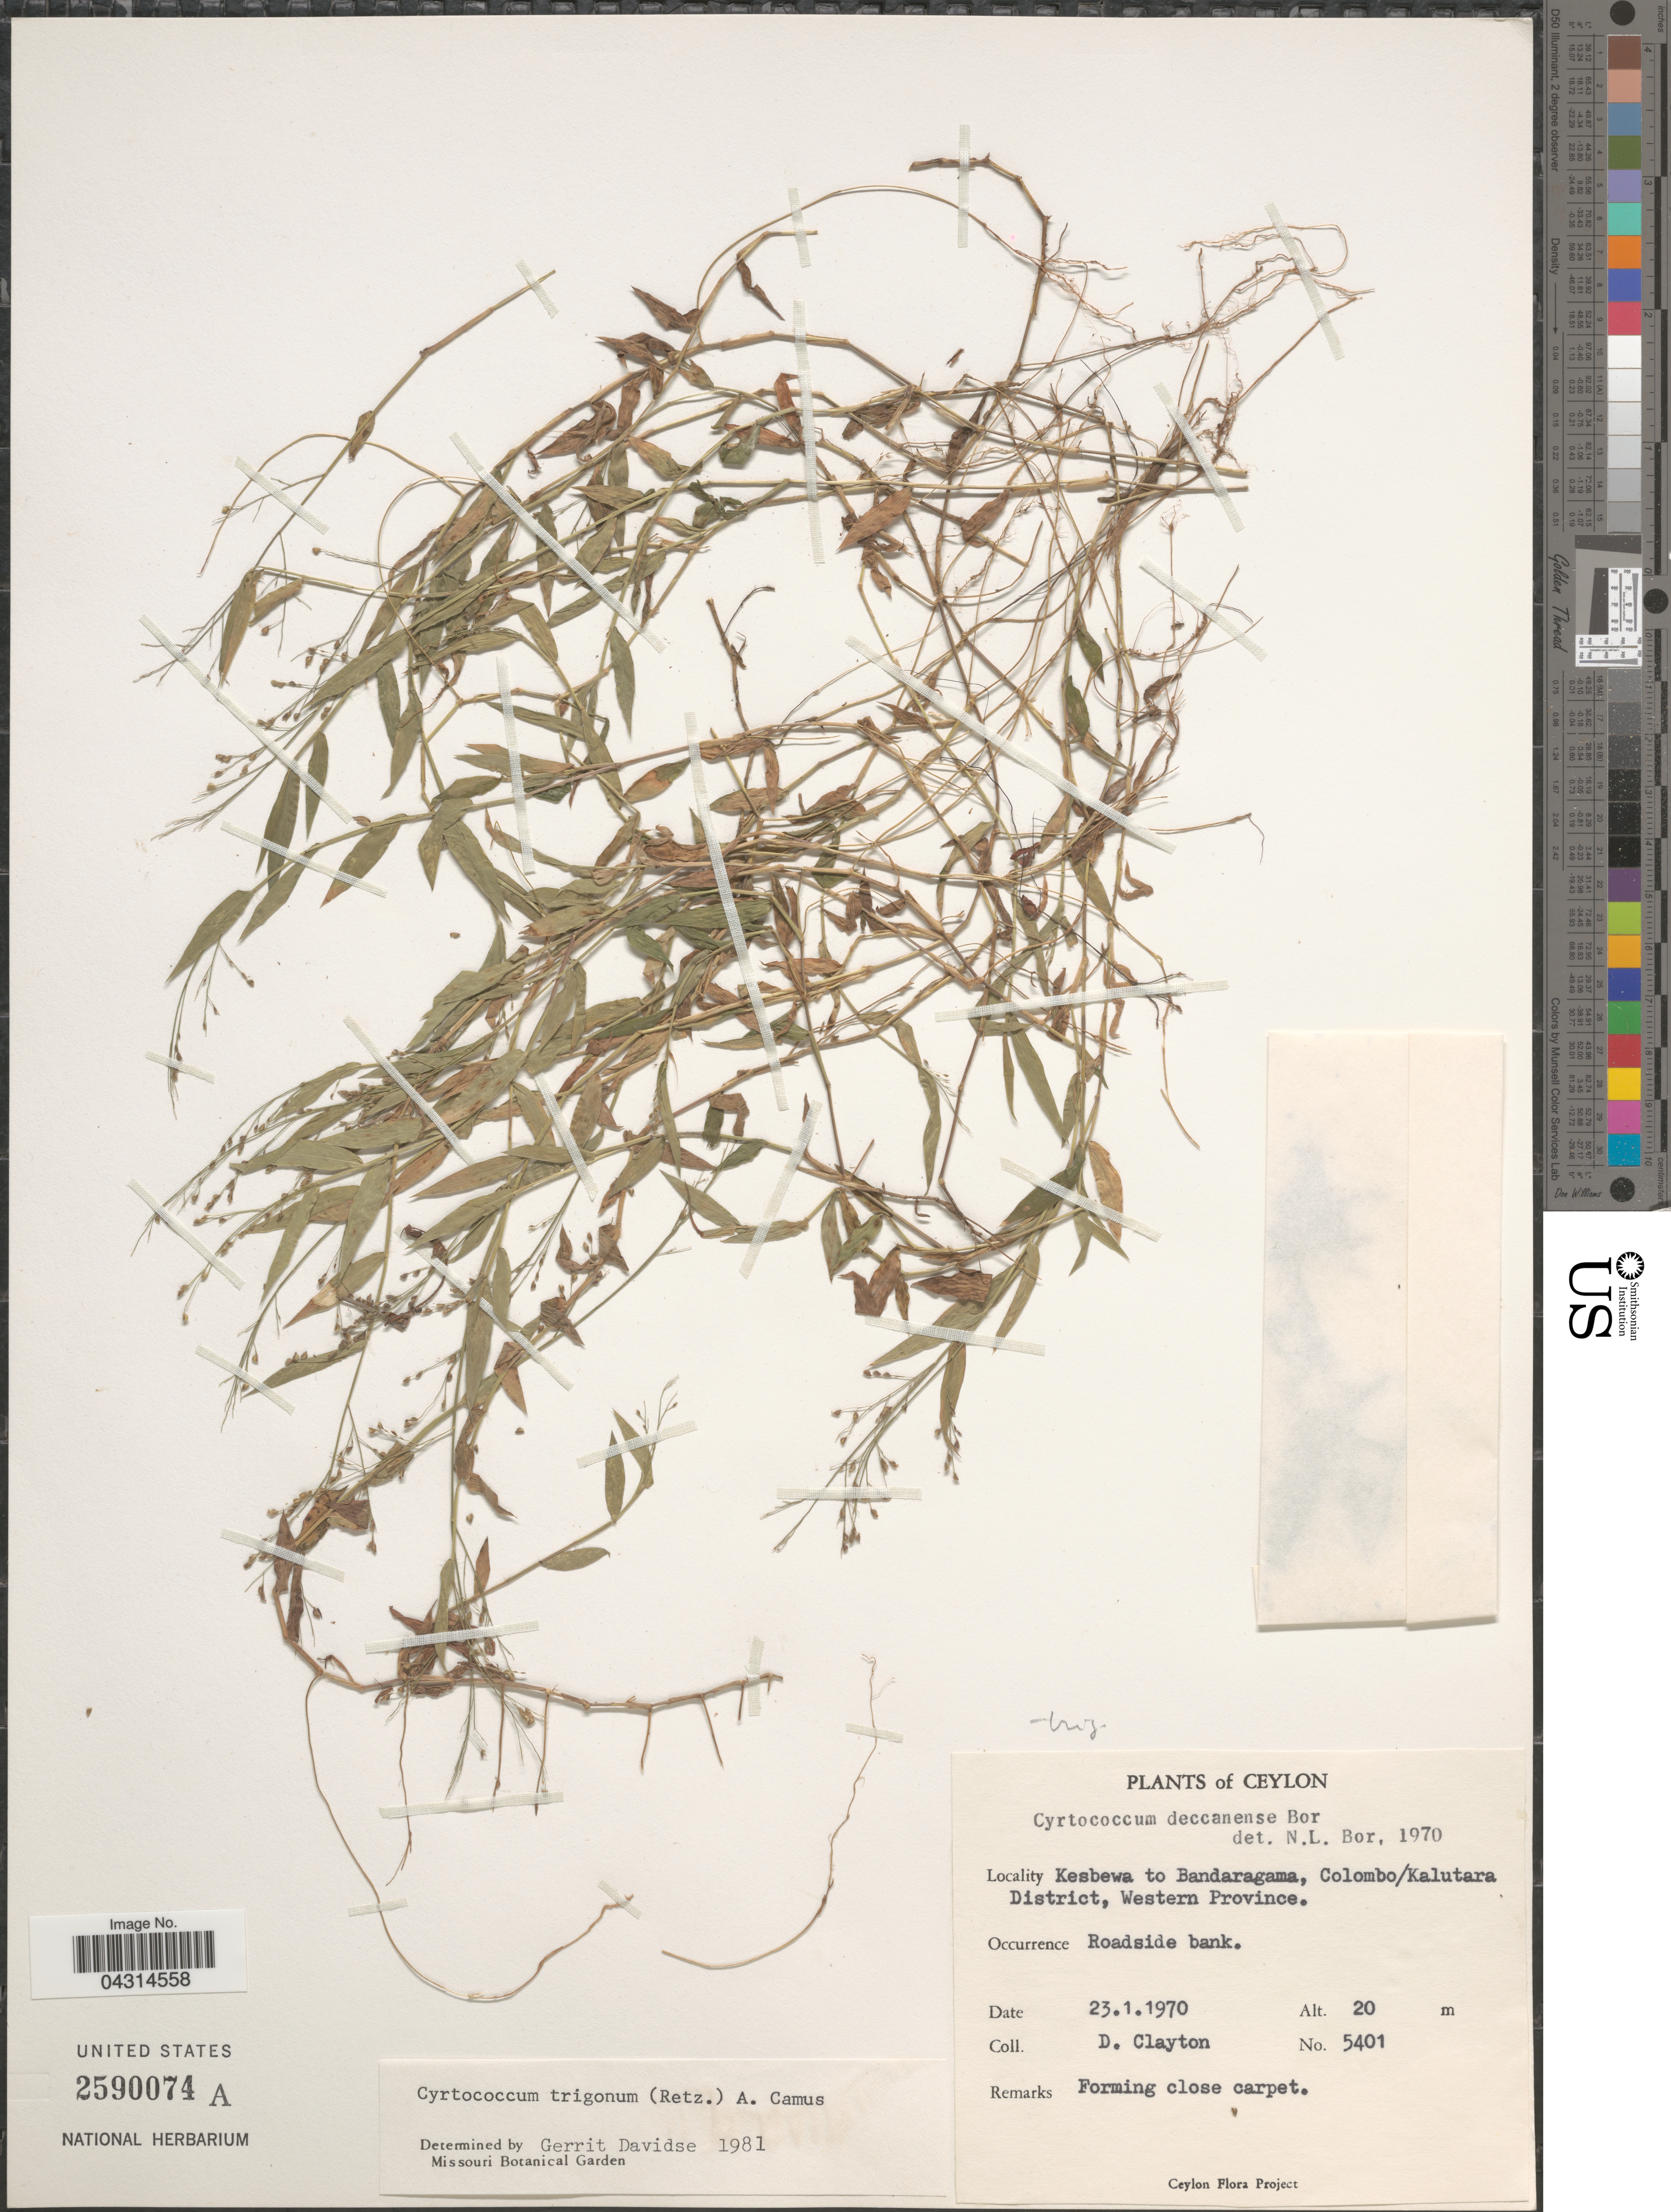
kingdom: Plantae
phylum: Tracheophyta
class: Liliopsida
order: Poales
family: Poaceae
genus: Cyrtococcum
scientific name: Cyrtococcum trigonum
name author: (Retz.) A. Camus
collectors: D. Clayton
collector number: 5401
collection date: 1970-01-23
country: Sri Lanka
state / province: Western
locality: Ceylon. Kesbewa to Bandaragama, Colombo/Kalutara District.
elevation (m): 20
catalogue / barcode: US 2590074A